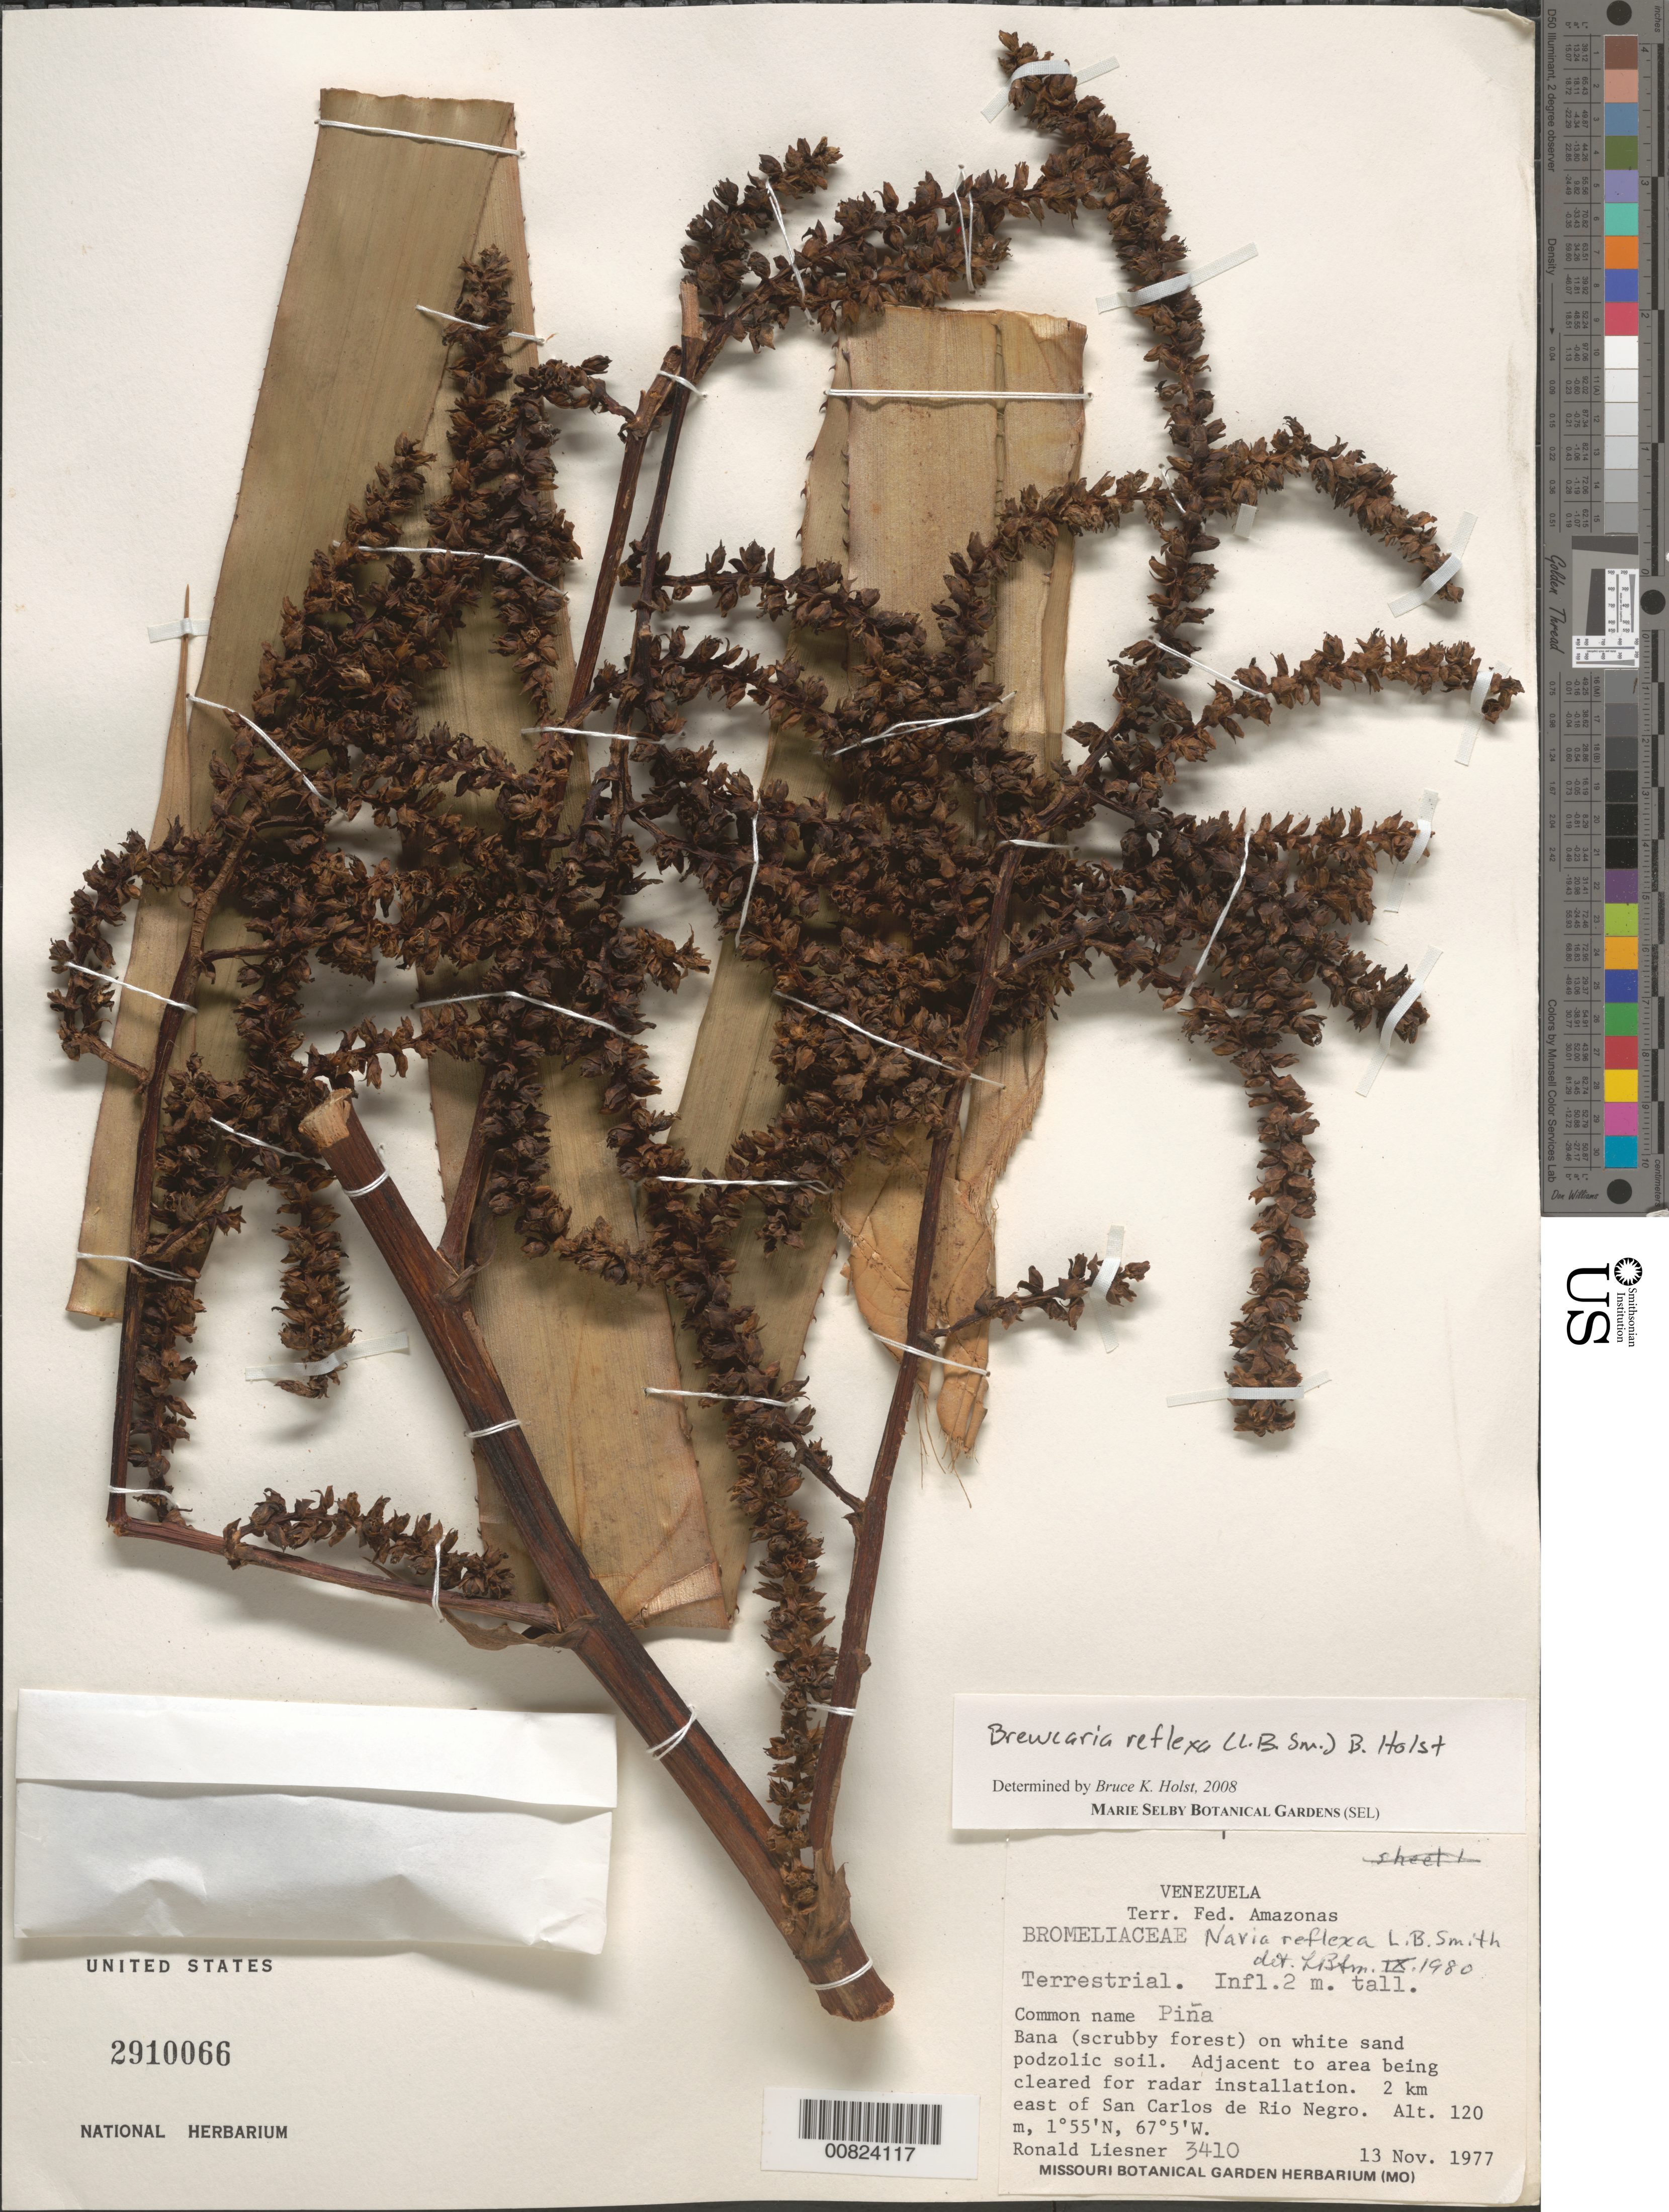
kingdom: Plantae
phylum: Tracheophyta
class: Liliopsida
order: Poales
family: Bromeliaceae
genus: Brewcaria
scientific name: Brewcaria reflexa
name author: (L.B. Sm.) B. Holst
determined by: Holst, Bruce K.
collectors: R. L. Liesner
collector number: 3410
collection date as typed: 13-Nov-77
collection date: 1977-11-13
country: Venezuela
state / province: Amazonas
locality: San Carlos de Río Negro, 2 km E of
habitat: Roadside, bana (scrubby forest) on white sand podzolic soil. Adjacent to area being cleared for radar installation.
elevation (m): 120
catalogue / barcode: US 2910066